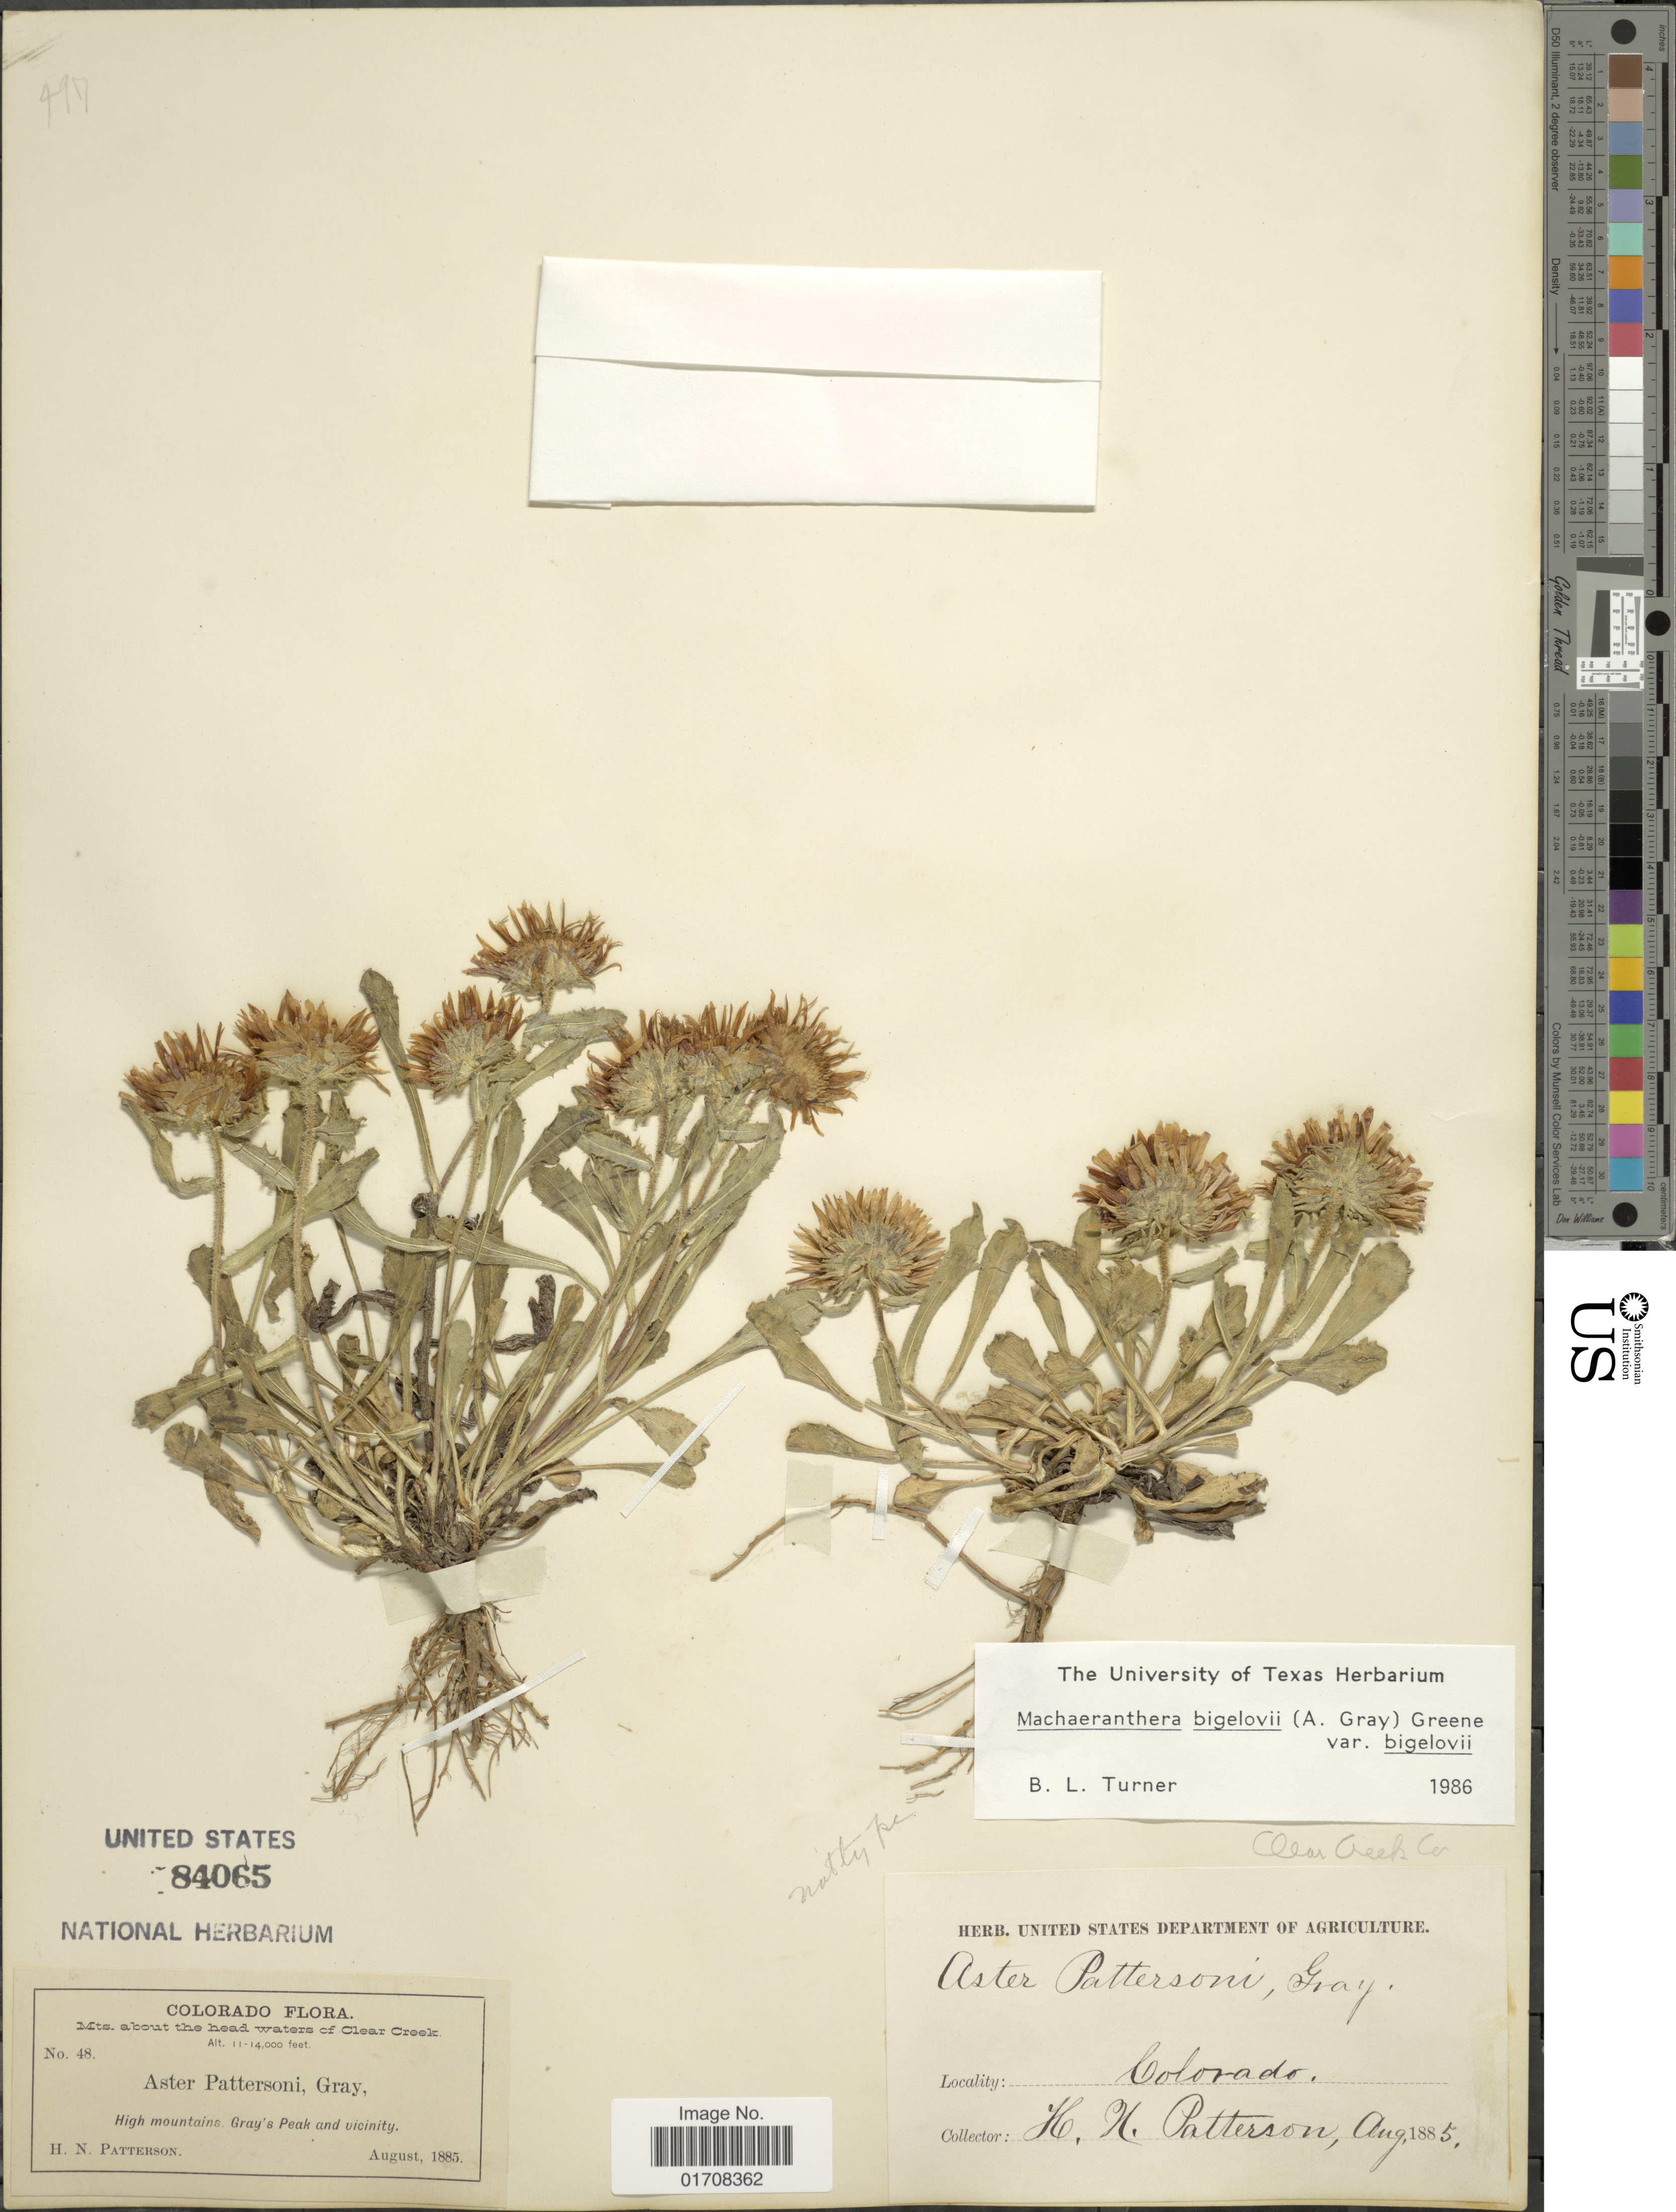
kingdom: Plantae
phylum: Tracheophyta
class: Magnoliopsida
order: Asterales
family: Asteraceae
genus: Machaeranthera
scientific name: Machaeranthera bigelovii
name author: (A. Gray) Greene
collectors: H. N. Patterson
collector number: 48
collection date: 1885-08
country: United States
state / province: Colorado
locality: Mts. about the head waters of Clear Creek, Gray's Peak and vicinity, Clear Creek Co.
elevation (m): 3353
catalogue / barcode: US 84065